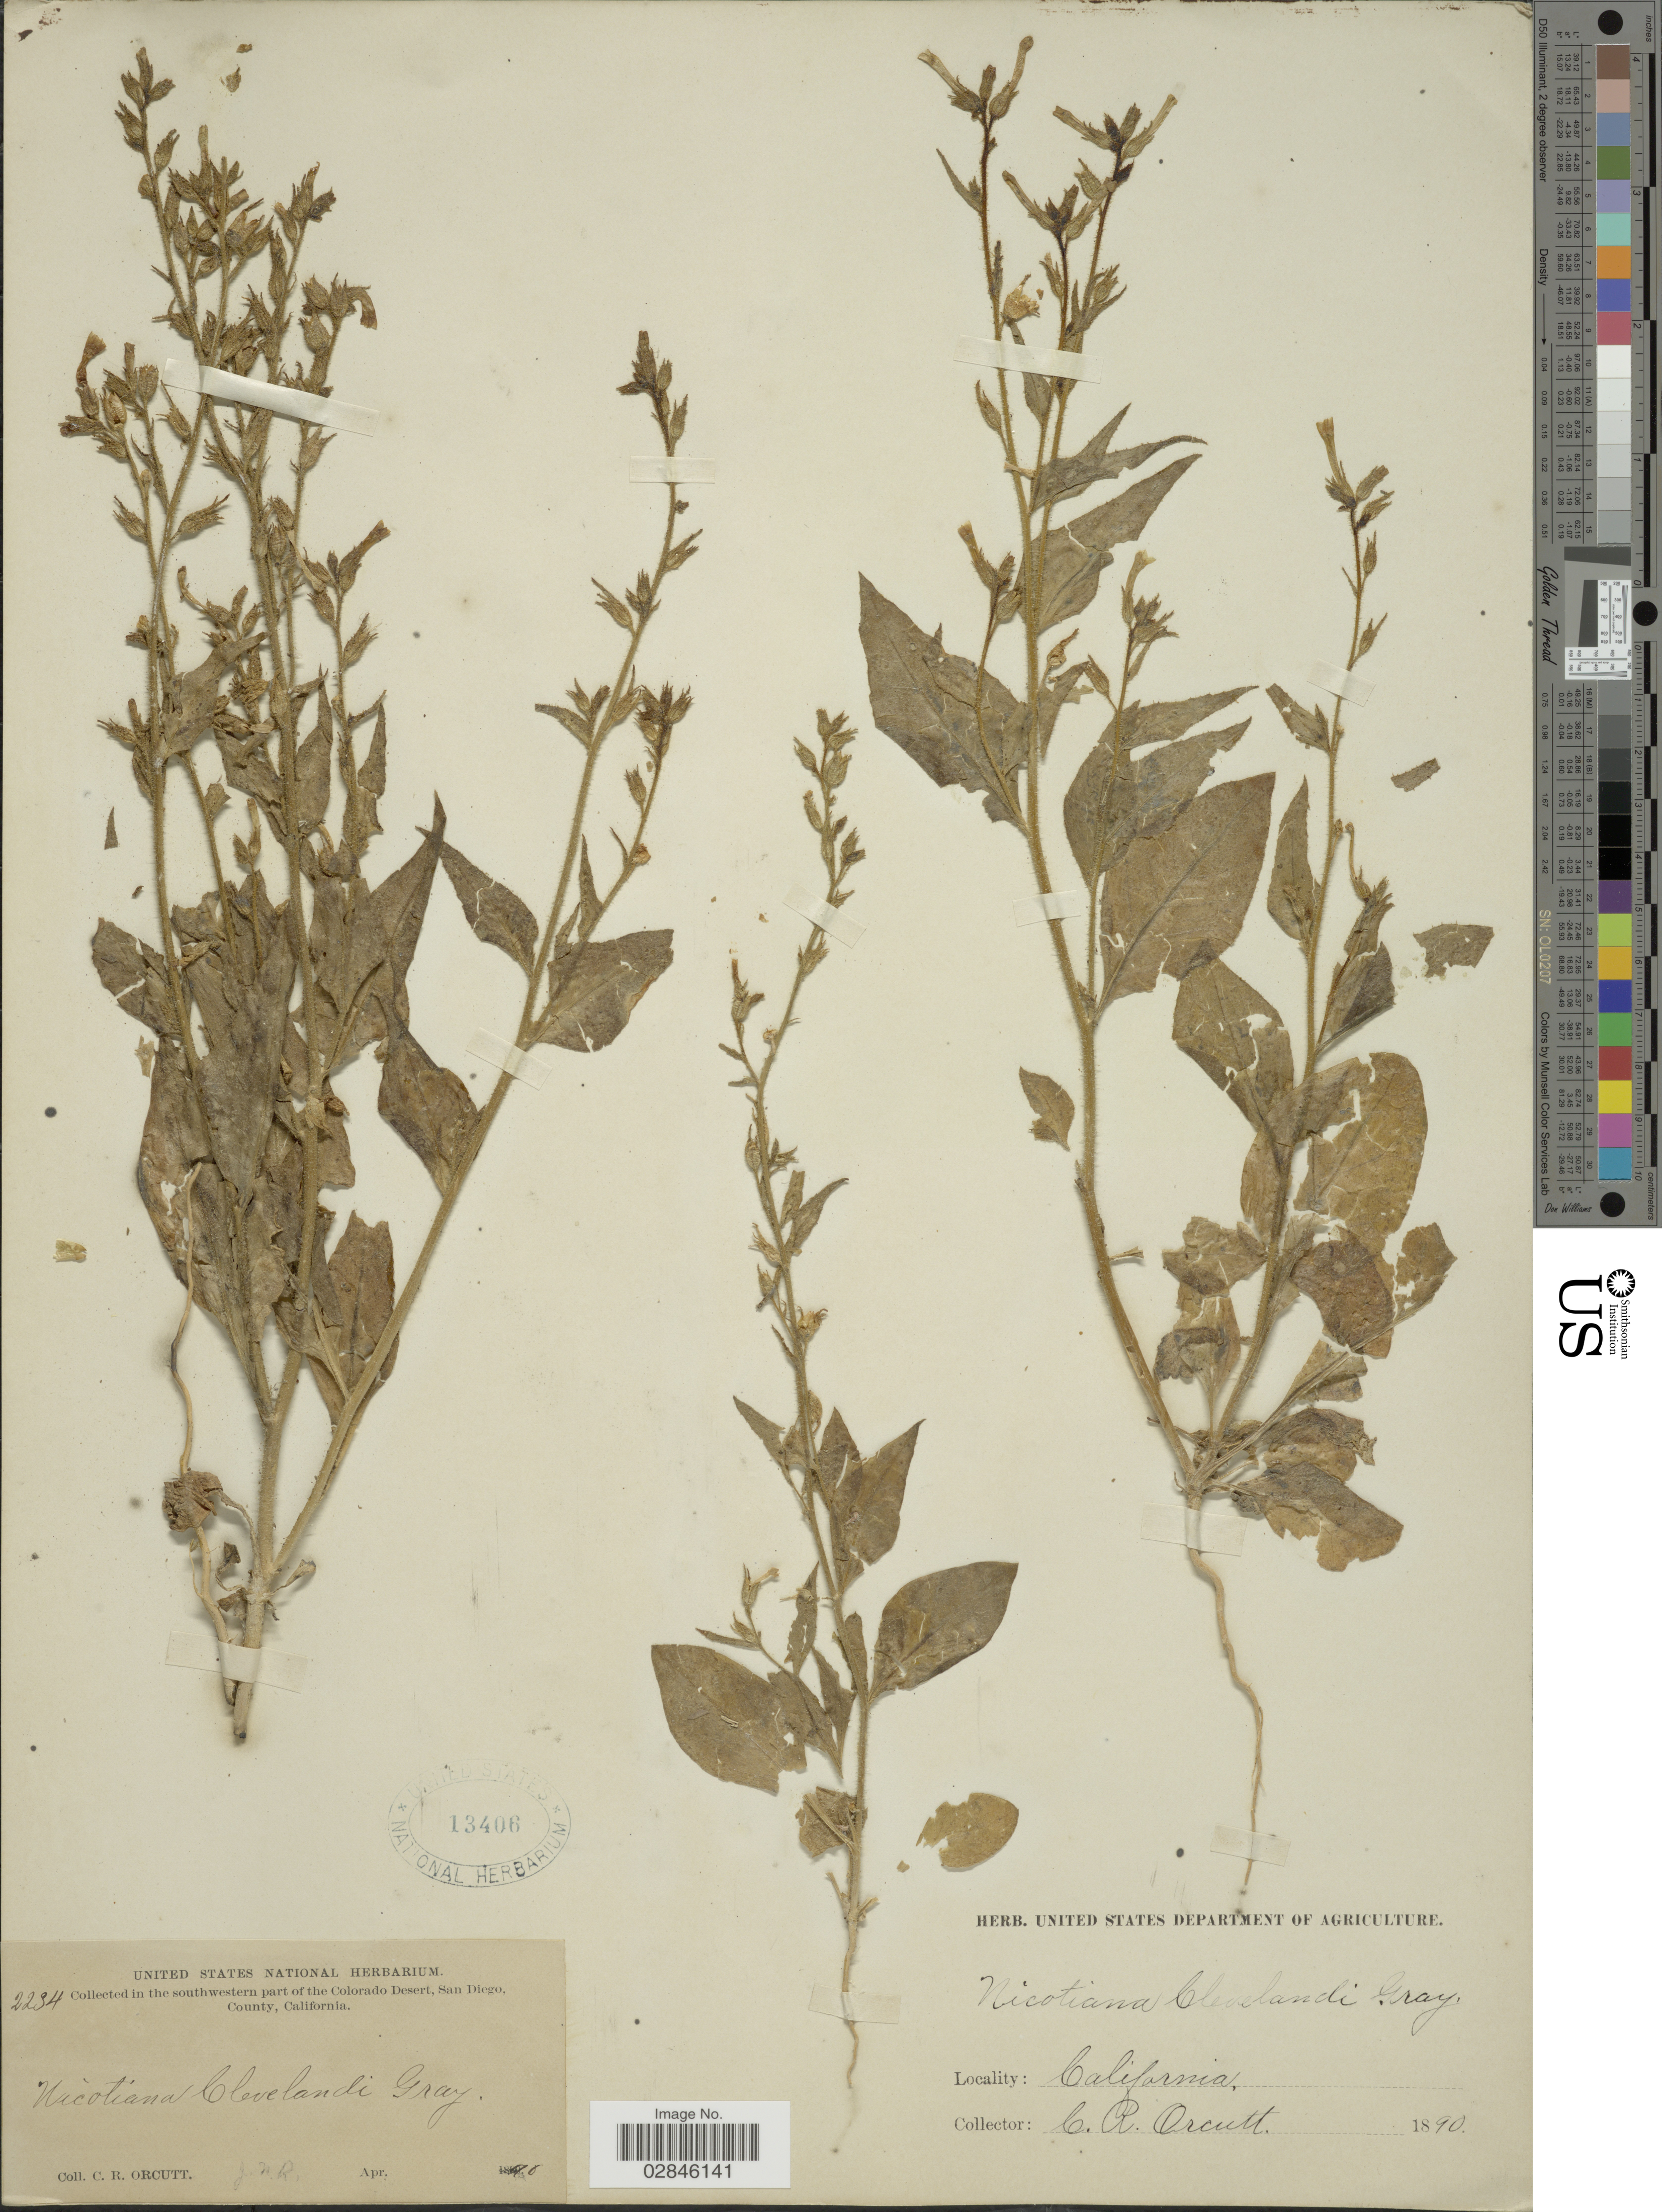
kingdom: Plantae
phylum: Tracheophyta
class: Magnoliopsida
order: Solanales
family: Solanaceae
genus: Nicotiana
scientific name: Nicotiana clevelandii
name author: A. Gray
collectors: C. R. Orcutt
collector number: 2234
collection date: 1890-04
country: United States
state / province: California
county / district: San Diego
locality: Southwestern part of the Colorado Desert, San Diego, County.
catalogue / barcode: US 13406